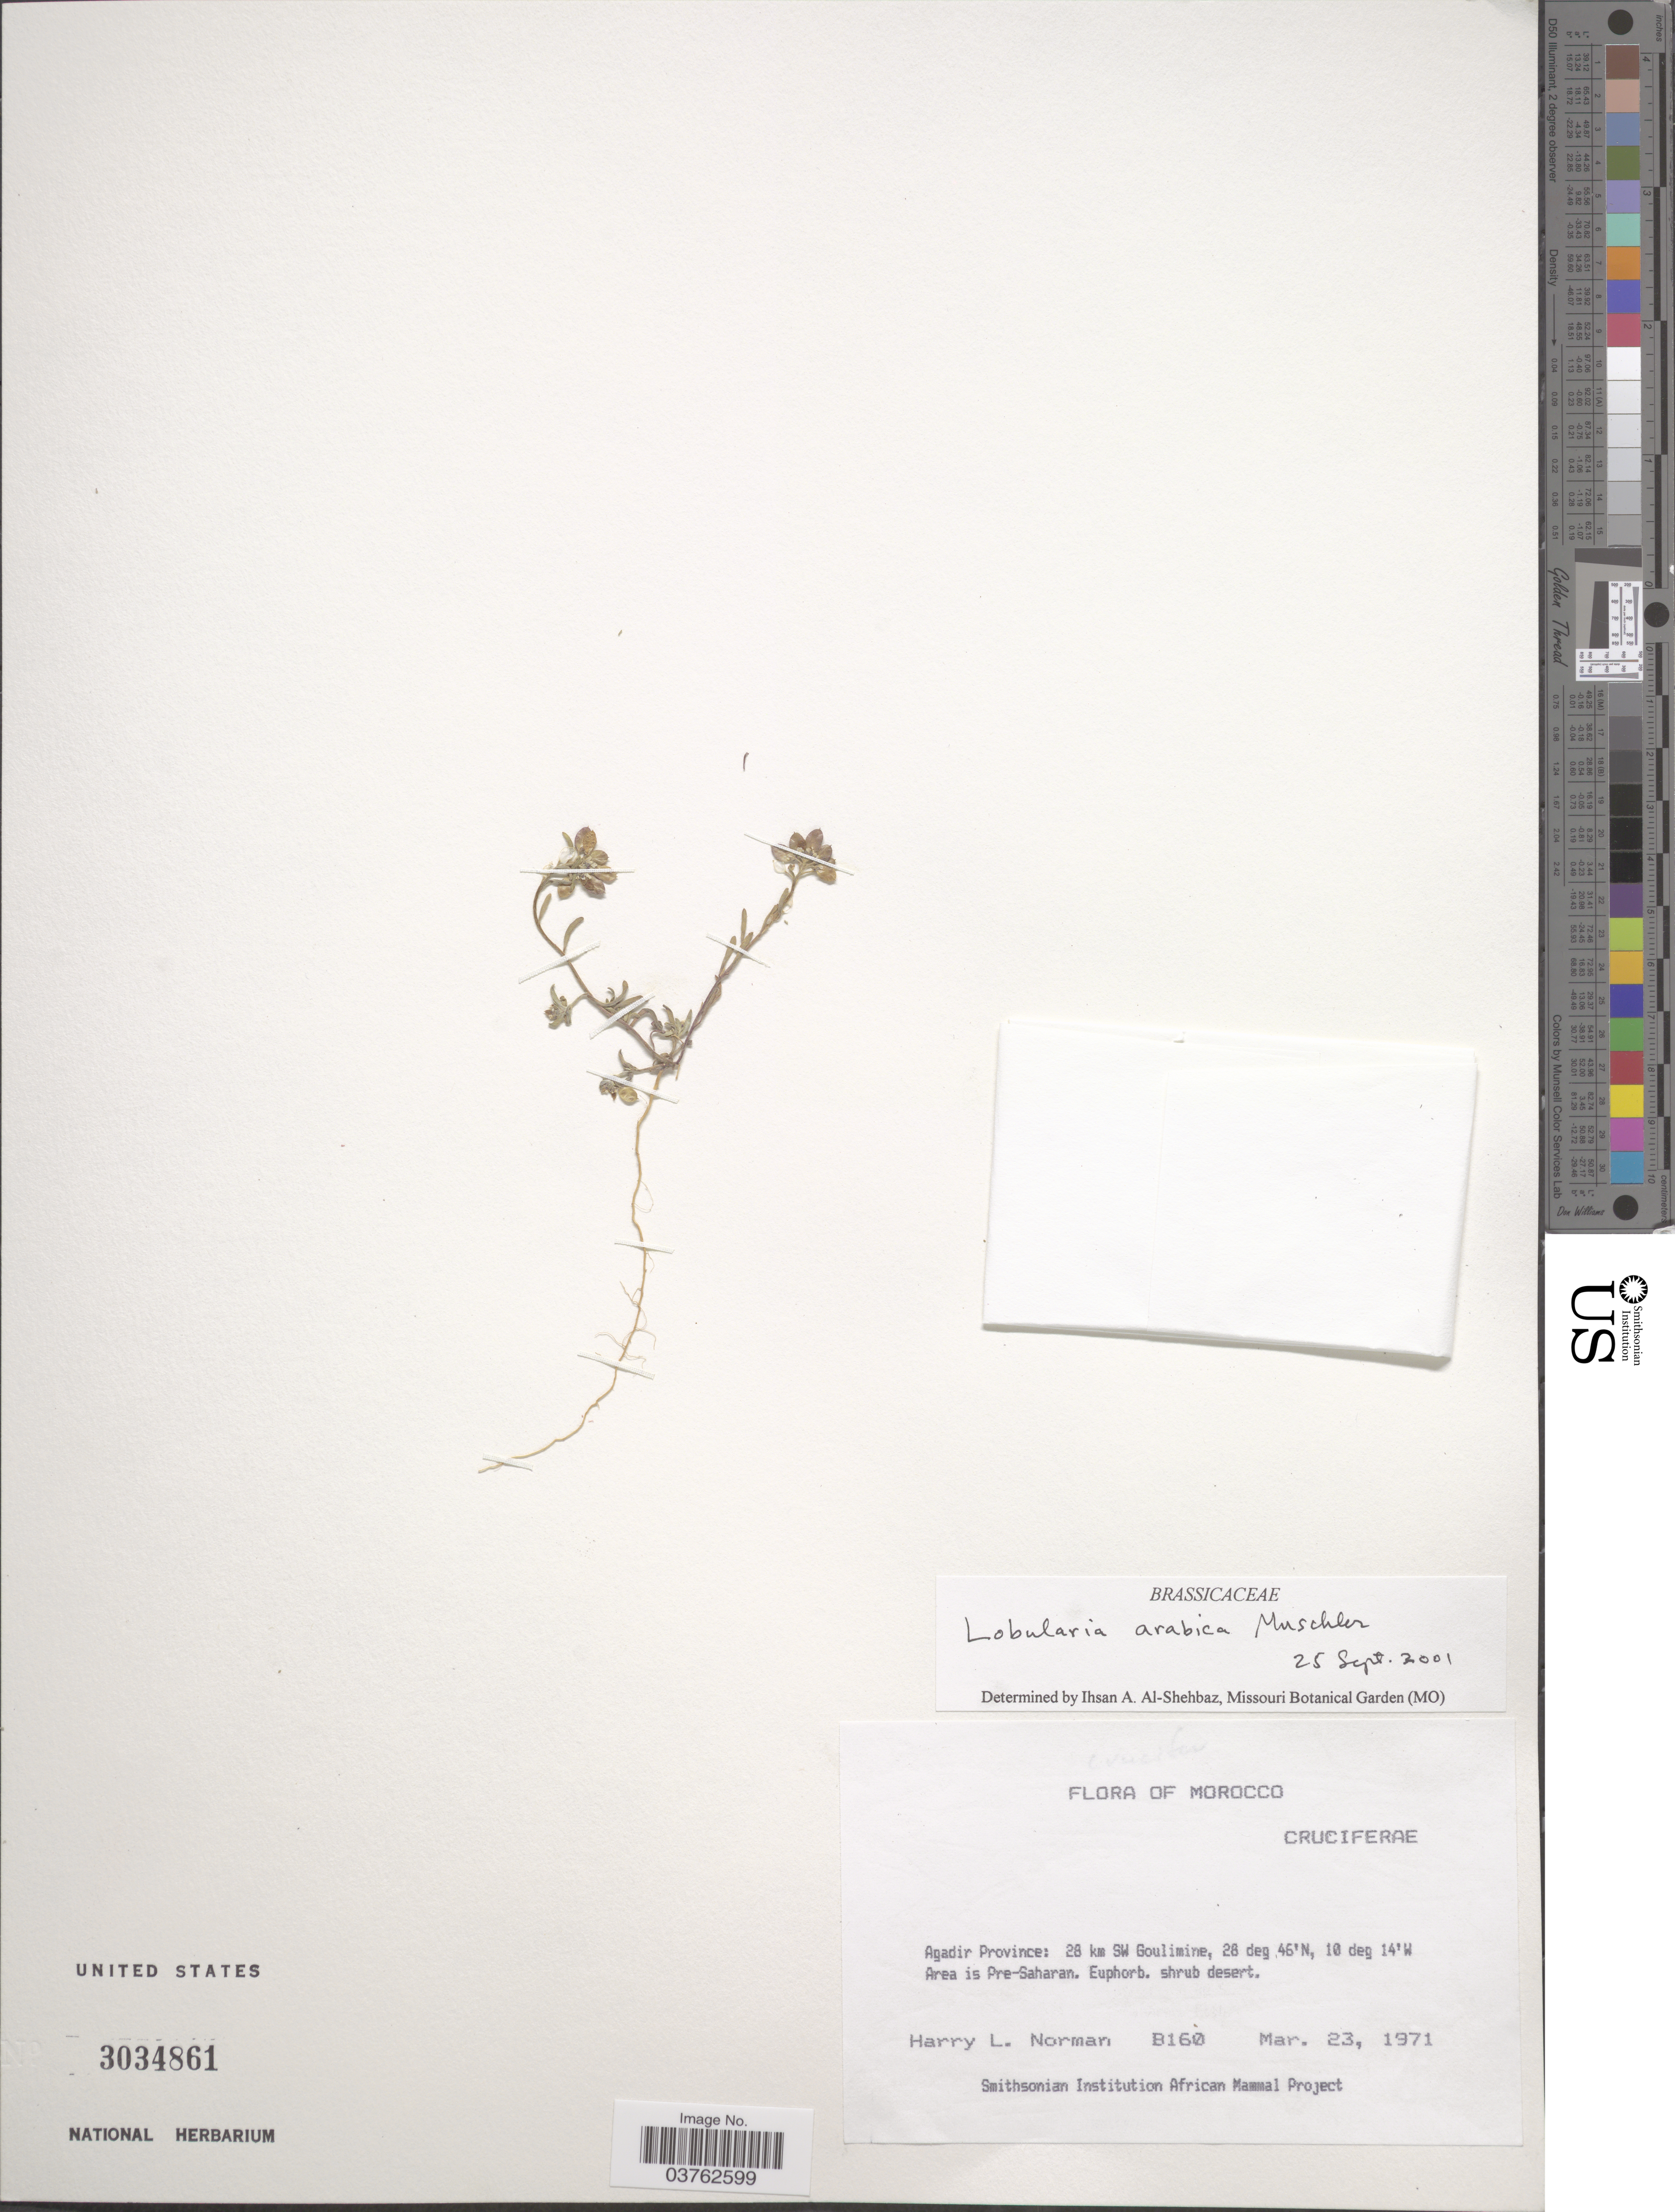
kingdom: Plantae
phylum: Tracheophyta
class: Magnoliopsida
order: Brassicales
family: Brassicaceae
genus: Lobularia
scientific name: Lobularia arabica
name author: (Boiss.) Muschl.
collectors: Norman, H.L.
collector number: B160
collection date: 1971-03-23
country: Morocco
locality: Agadir Province: 28 km SW Goulimine. Area is Pre-Saharan.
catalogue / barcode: US 3034861